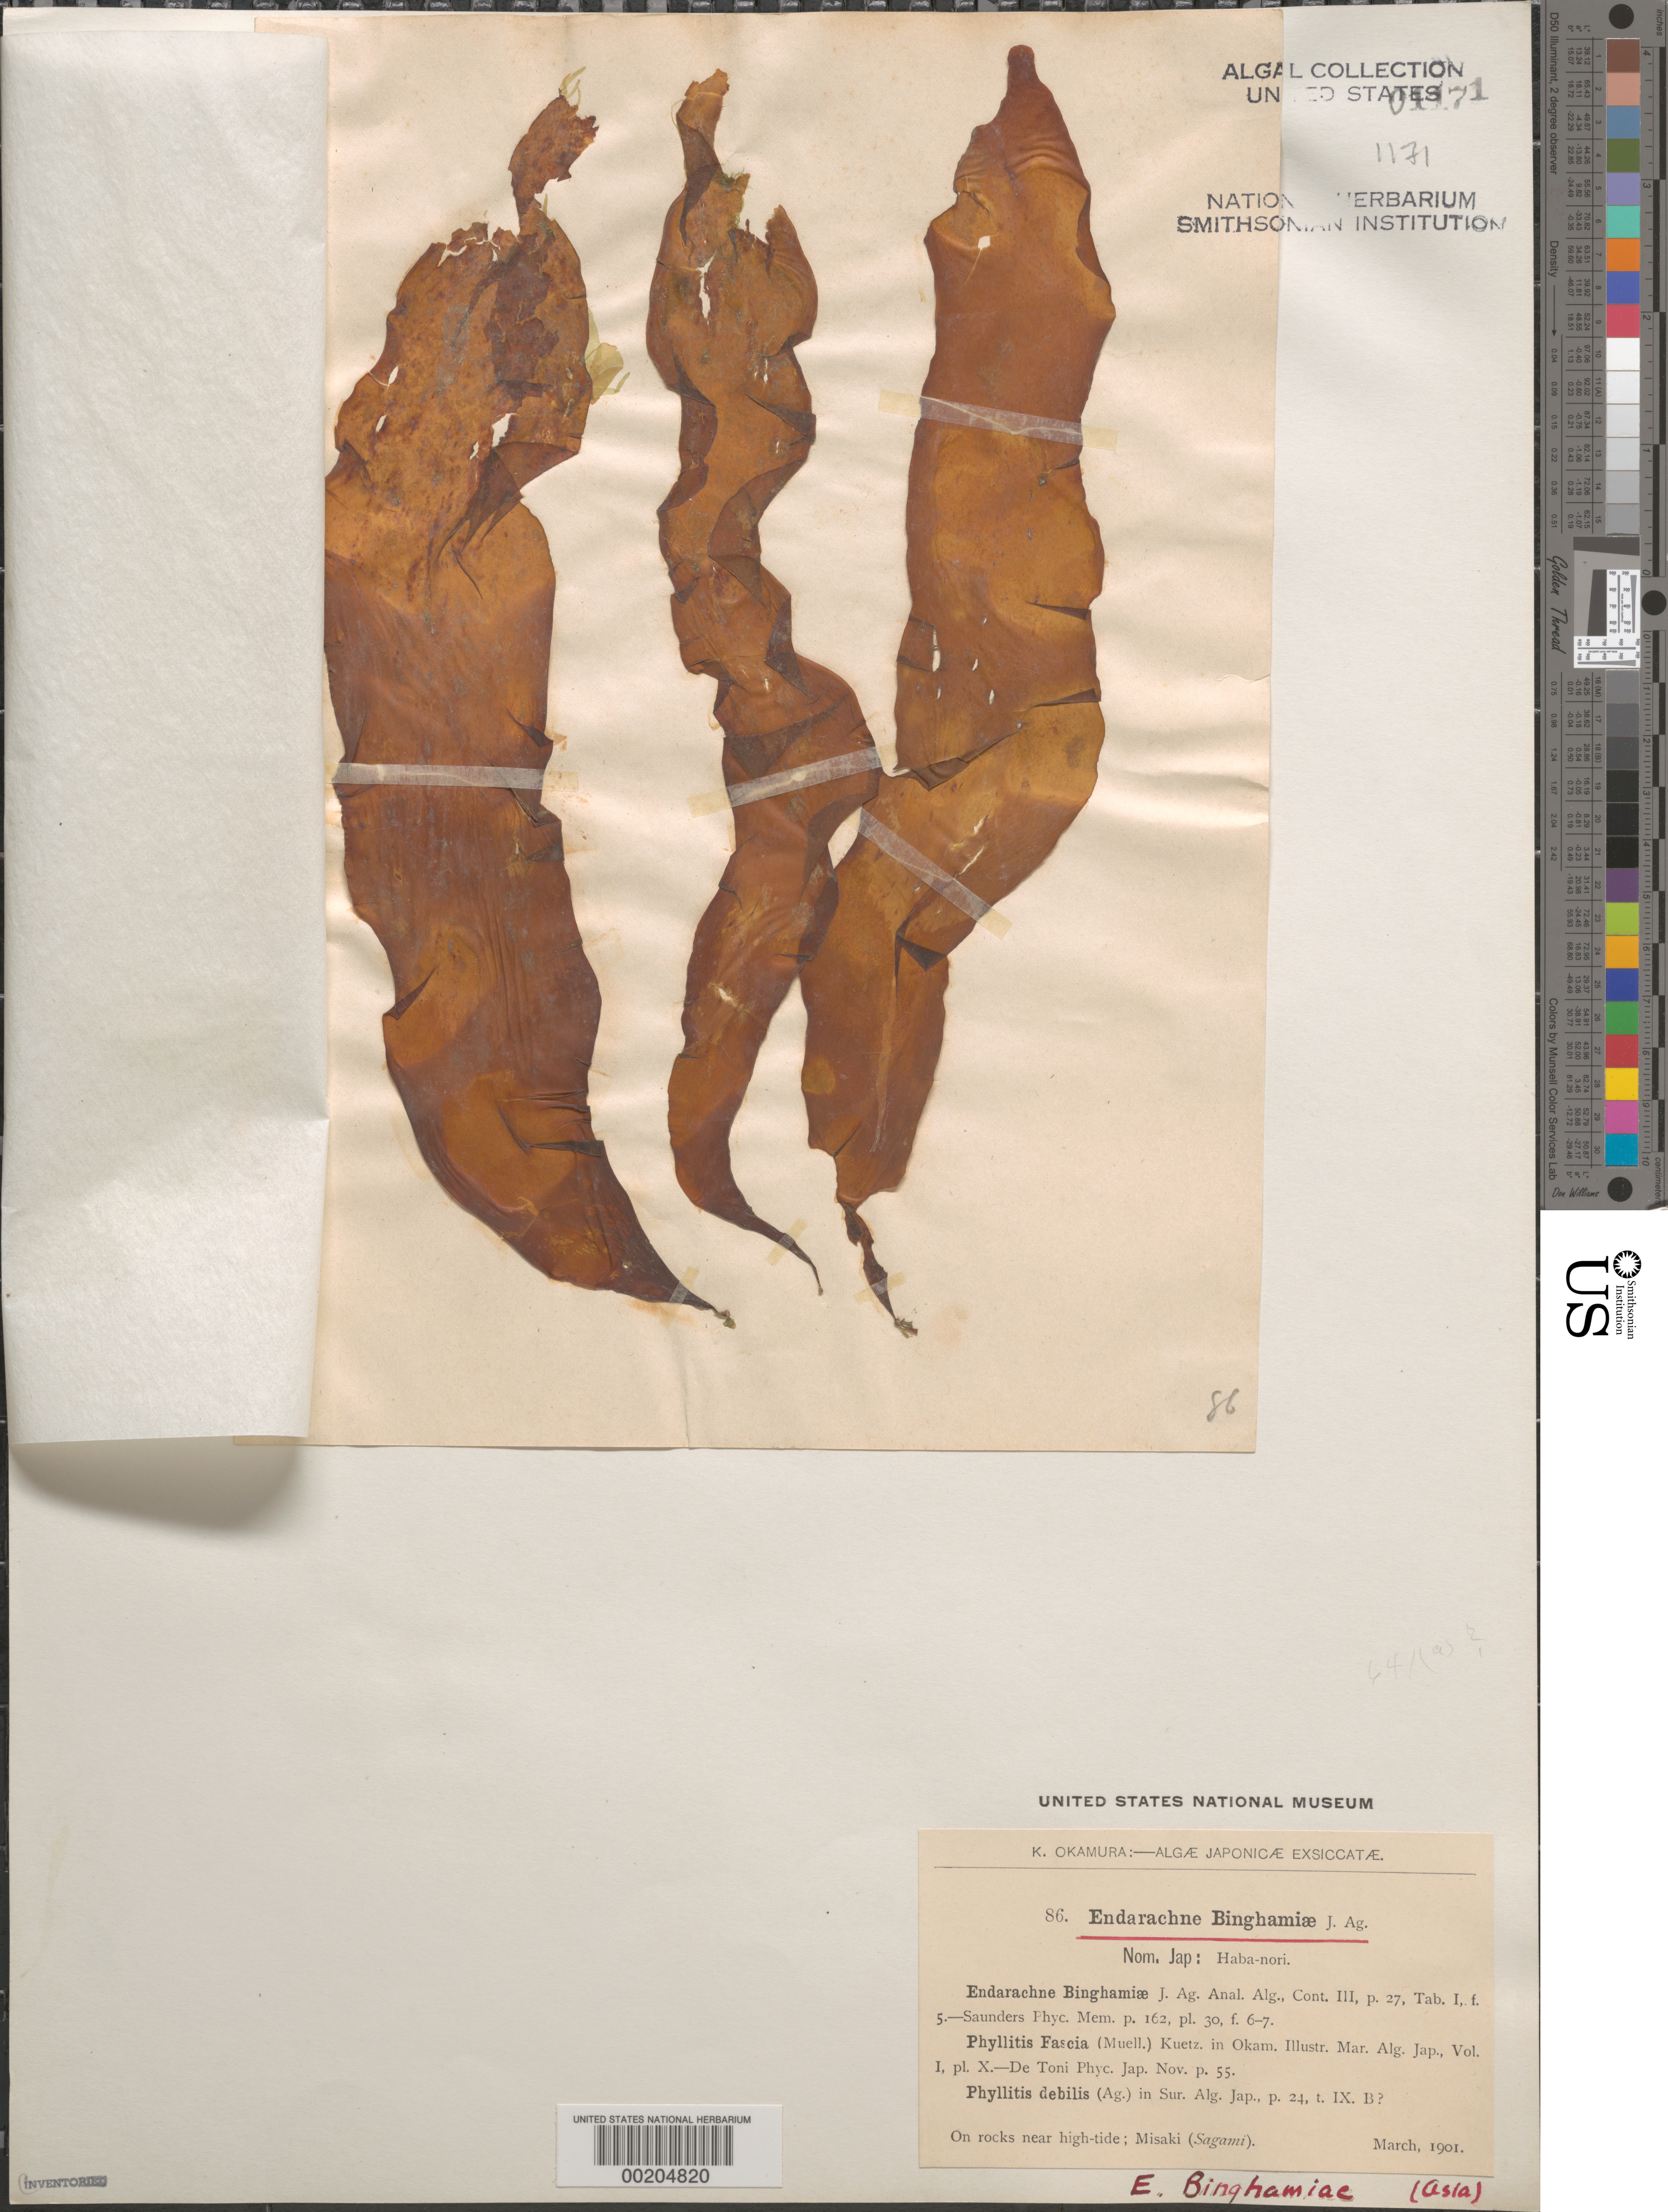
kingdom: Chromista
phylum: Ochrophyta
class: Phaeophyceae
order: Scytosiphonales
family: Scytosiphonaceae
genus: Petalonia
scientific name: Petalonia binghamiae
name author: (J. Agardh) K.L.Vinogr.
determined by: Algae name updating Project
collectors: K. Okamura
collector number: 86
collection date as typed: Mar 1901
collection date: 1901-03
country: Japan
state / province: Kanagawa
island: Honshu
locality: Misaki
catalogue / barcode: US 1171